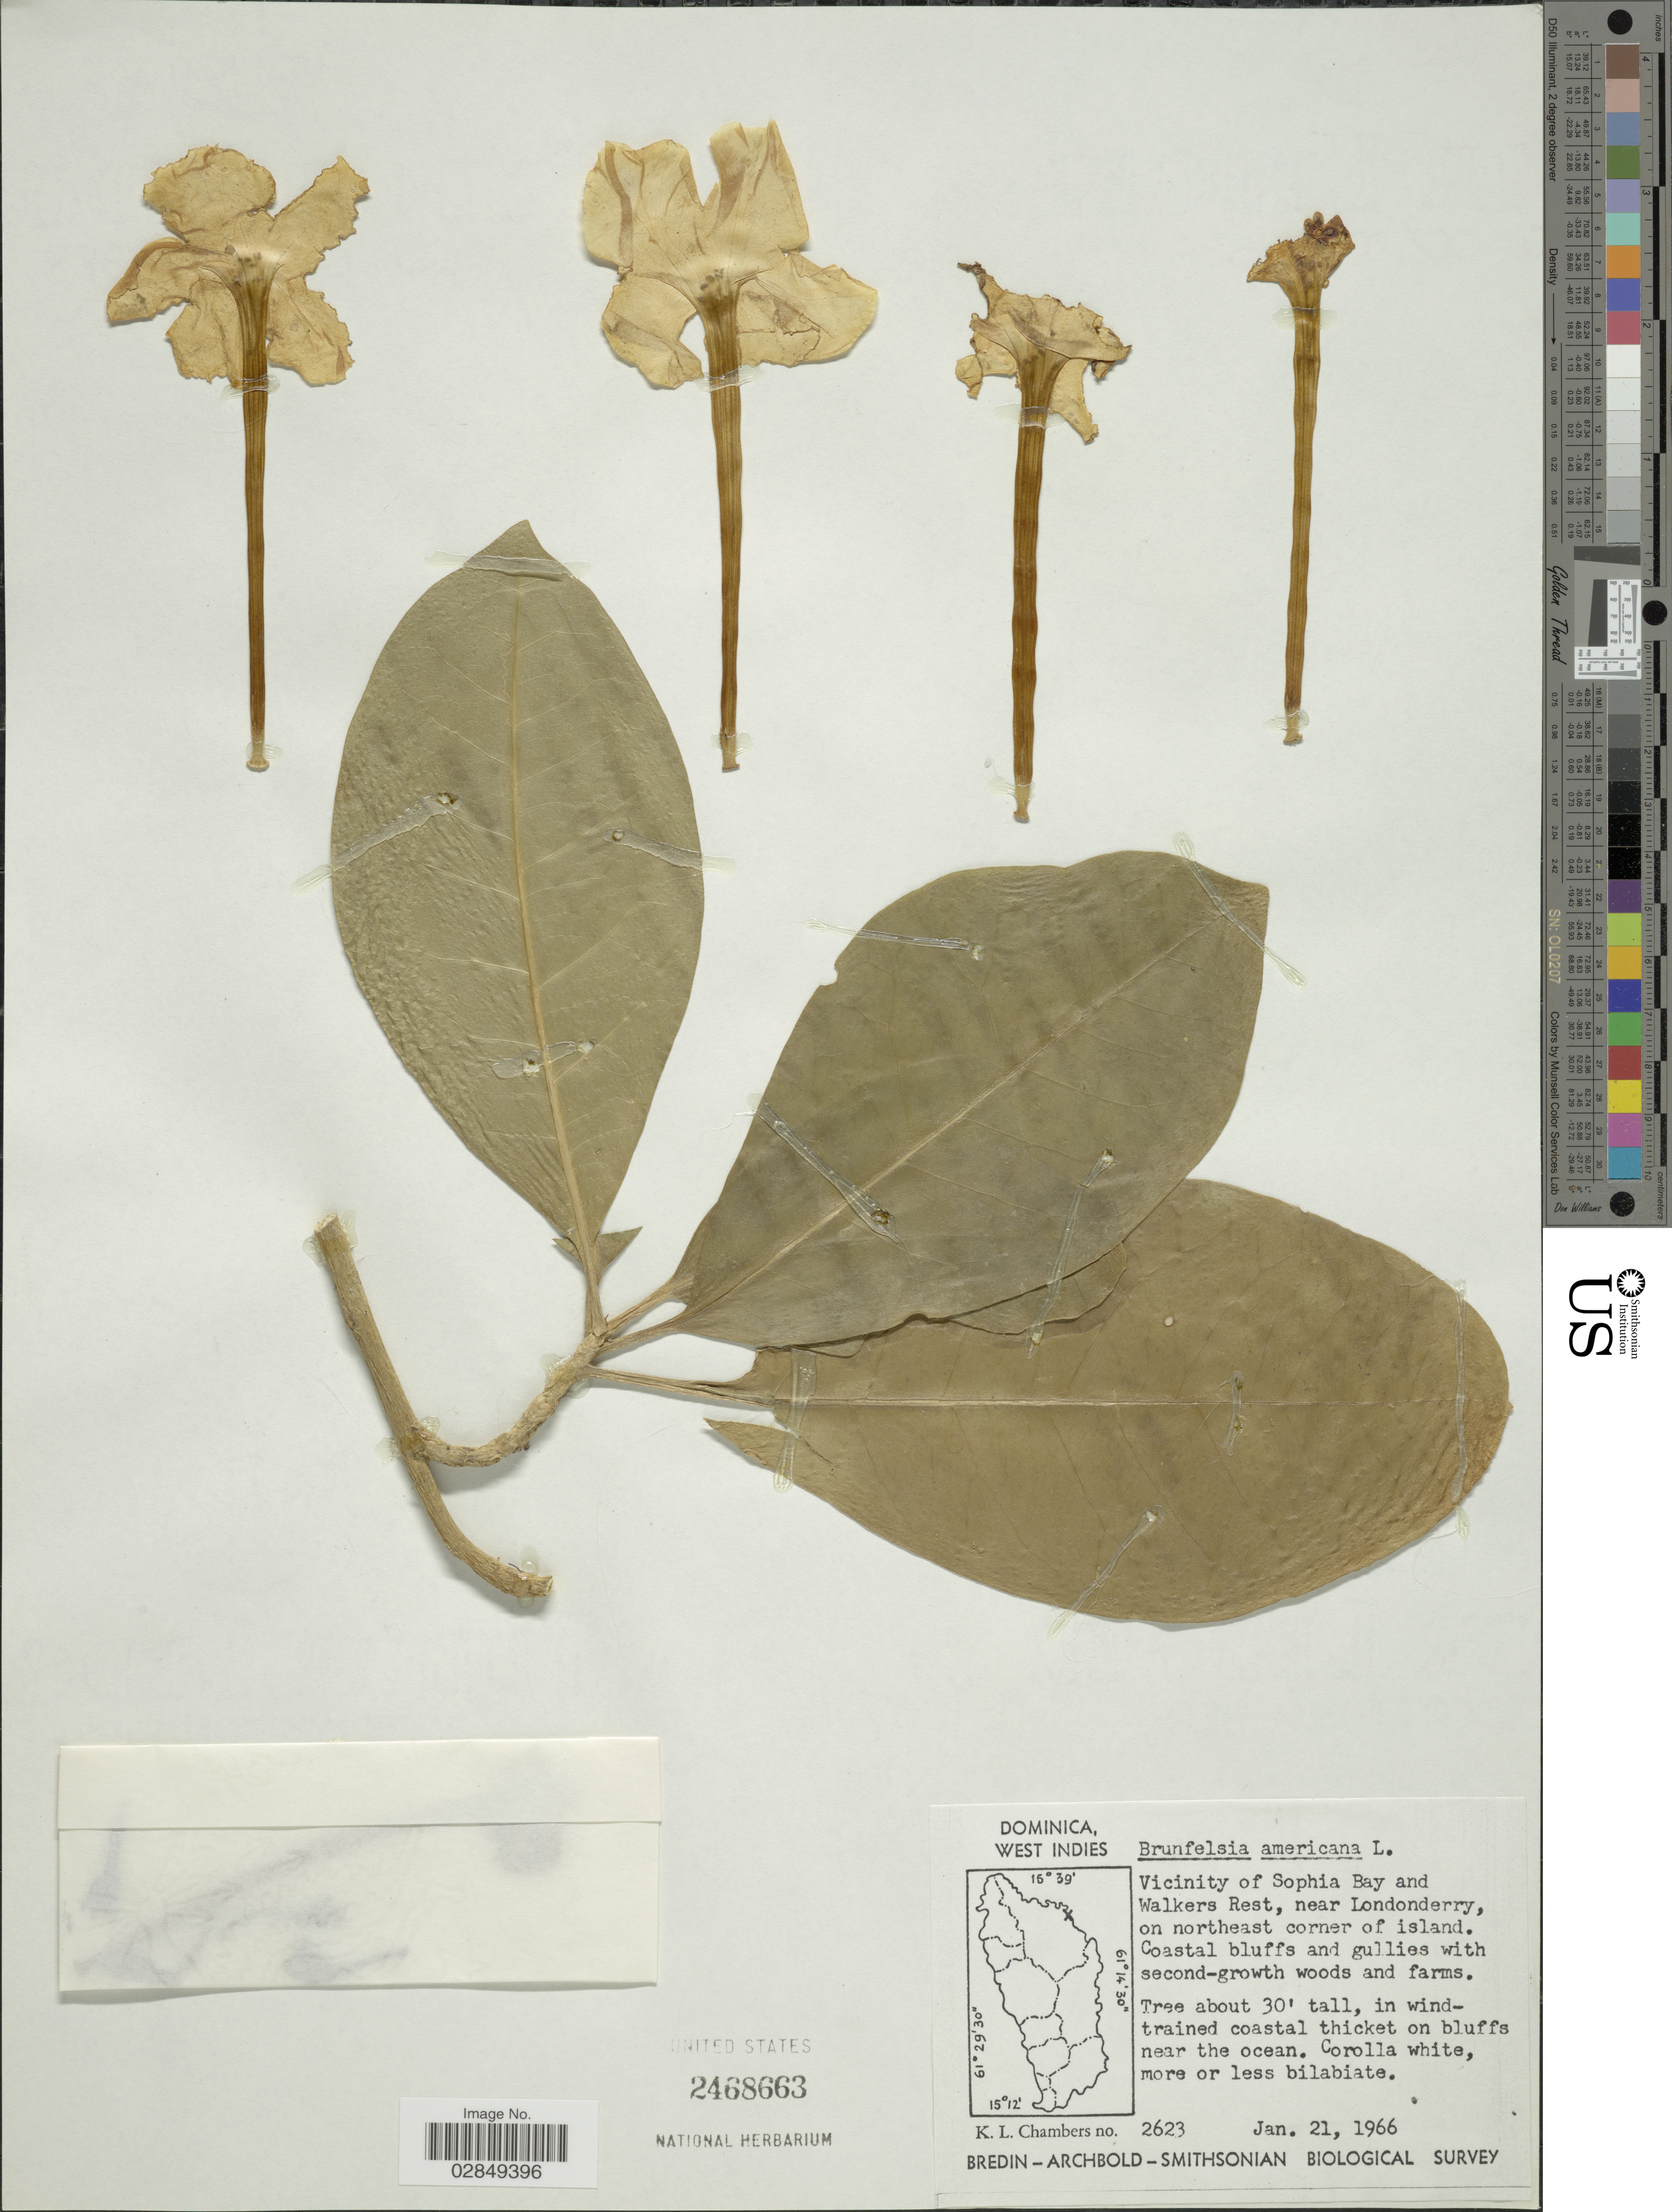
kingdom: Plantae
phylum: Tracheophyta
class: Magnoliopsida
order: Solanales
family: Solanaceae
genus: Brunfelsia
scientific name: Brunfelsia americana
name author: L.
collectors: K. Chambers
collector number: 2623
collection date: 1966-01-21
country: Dominica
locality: Vicinity of Sophia Bay and Walkers Rest, near Londonderry, on northeast corner of island.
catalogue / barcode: US 2468663